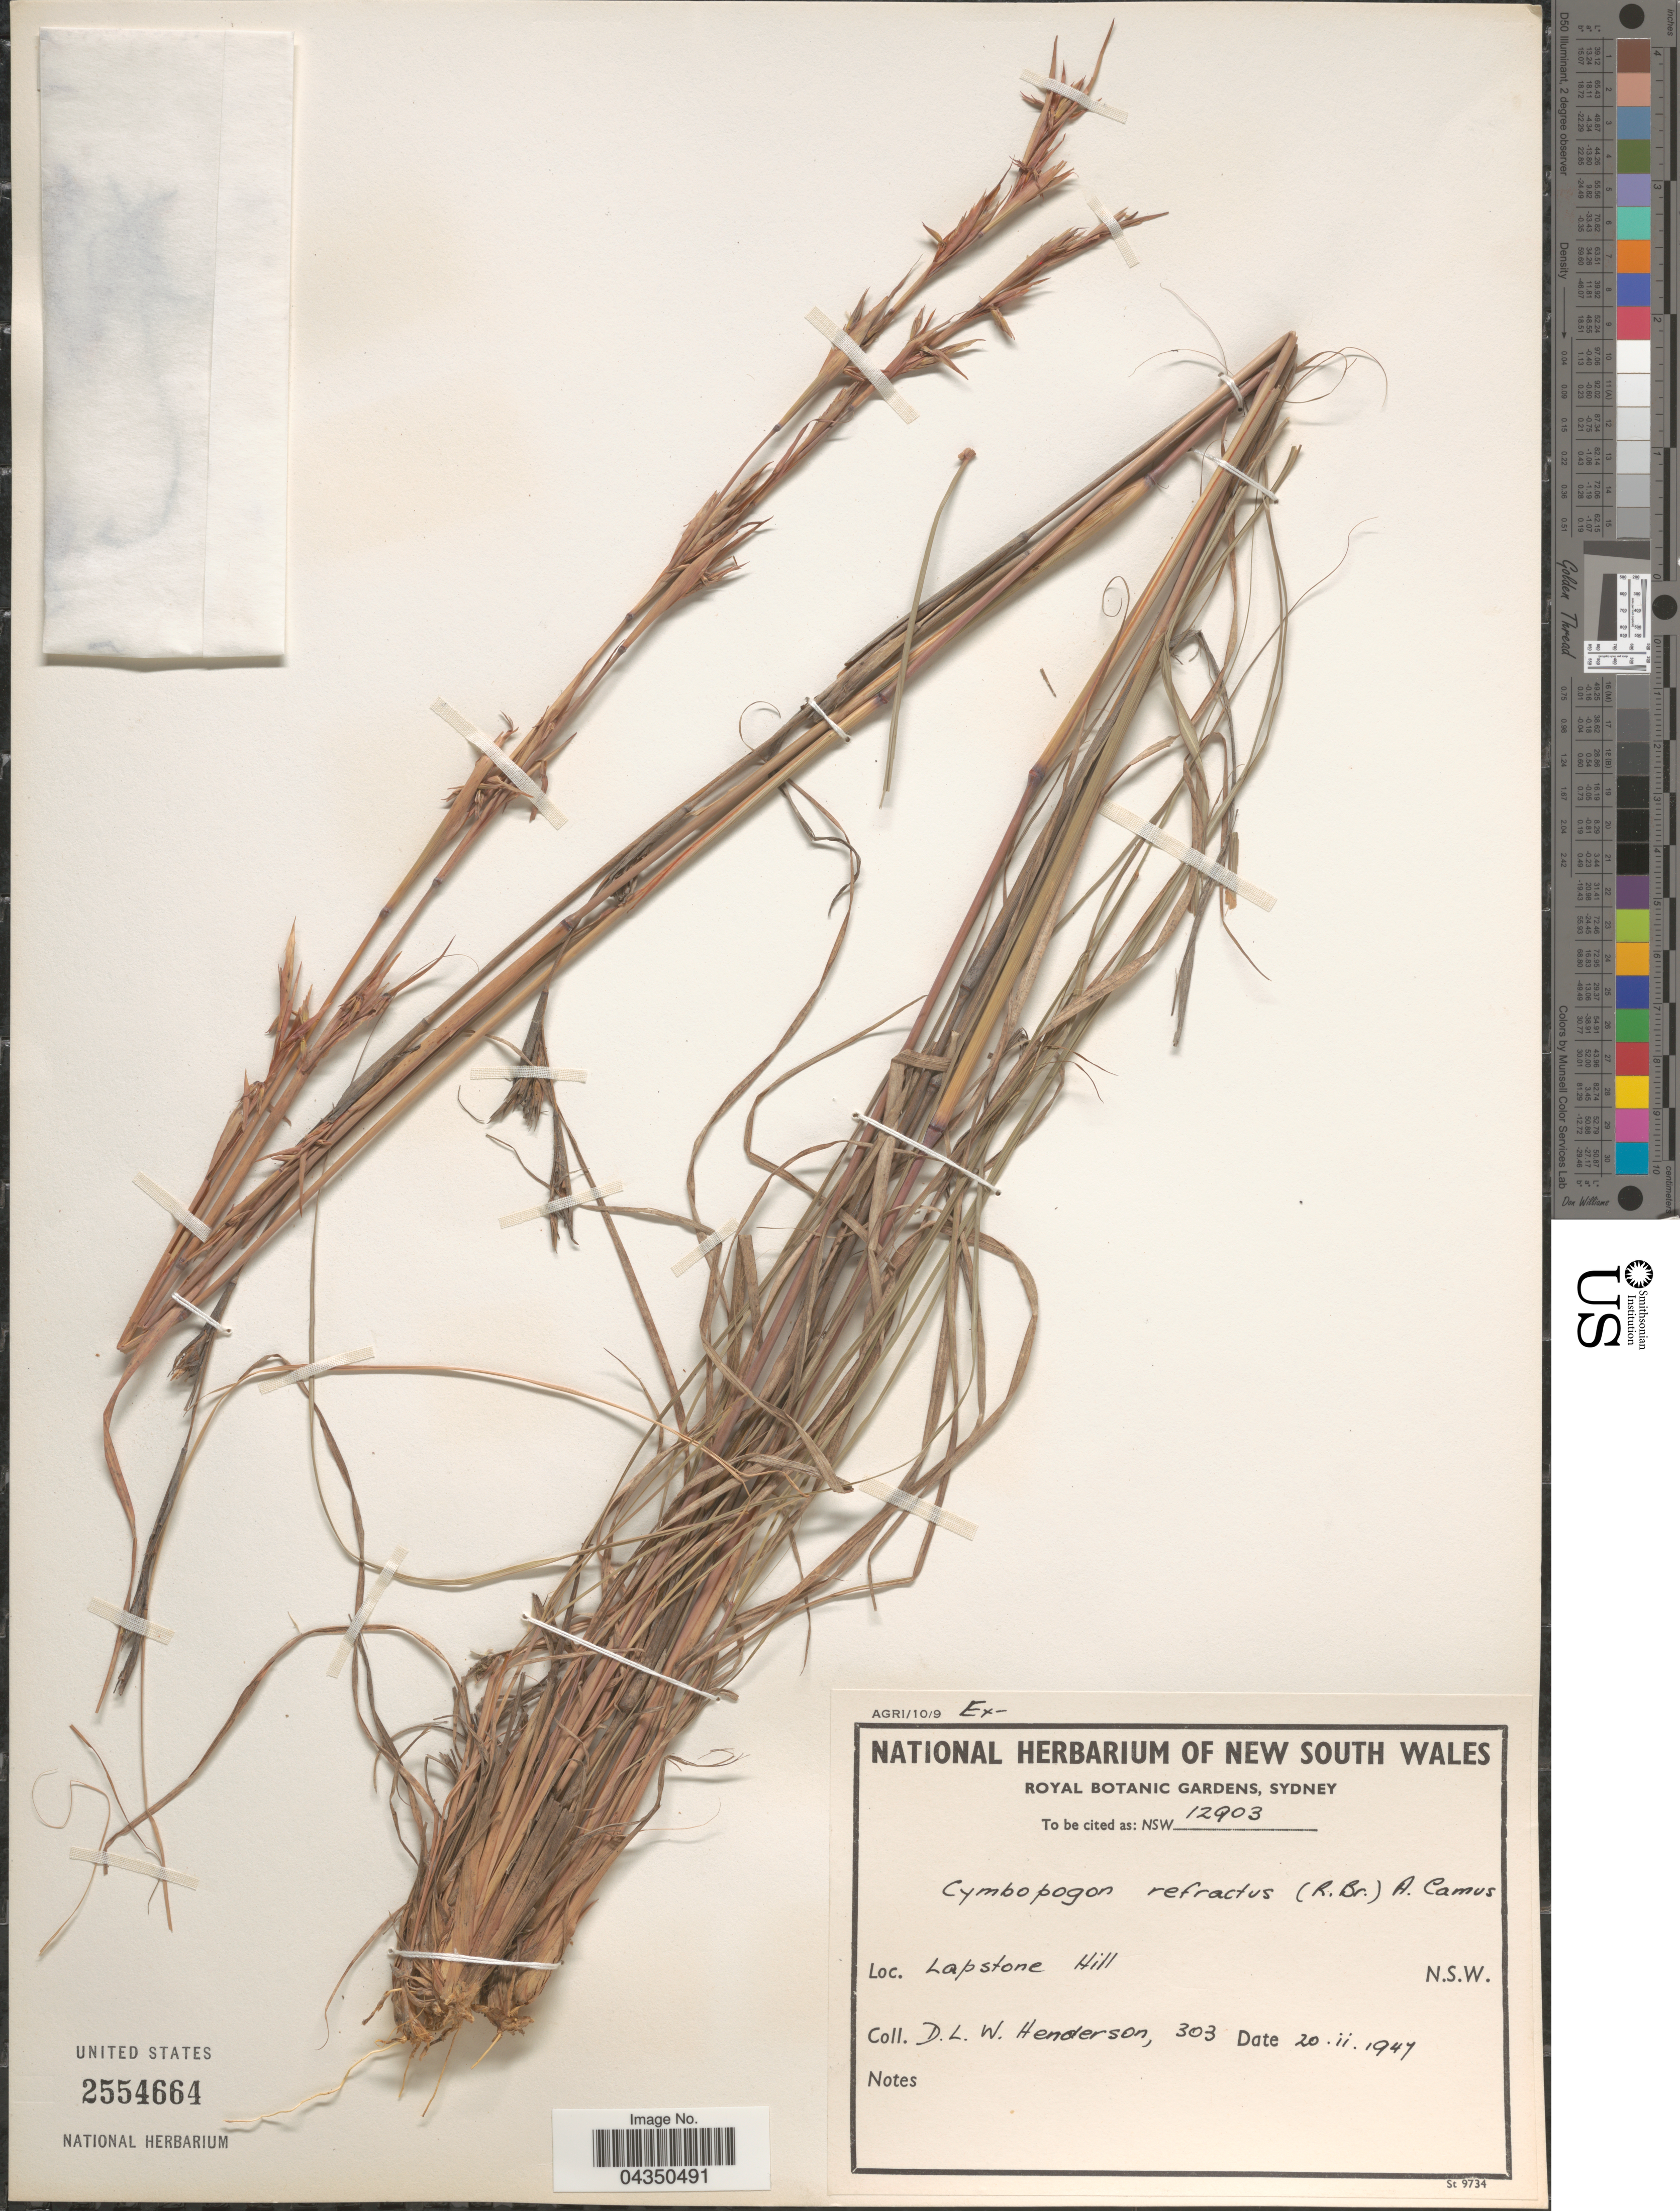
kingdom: Plantae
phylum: Tracheophyta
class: Liliopsida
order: Poales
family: Poaceae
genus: Cymbopogon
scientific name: Cymbopogon refractus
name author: (R. Br.) A. Camus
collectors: D. Henderson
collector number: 303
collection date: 1947-02-20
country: Australia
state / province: New South Wales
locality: Lapstone Hill.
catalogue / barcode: US 2554664